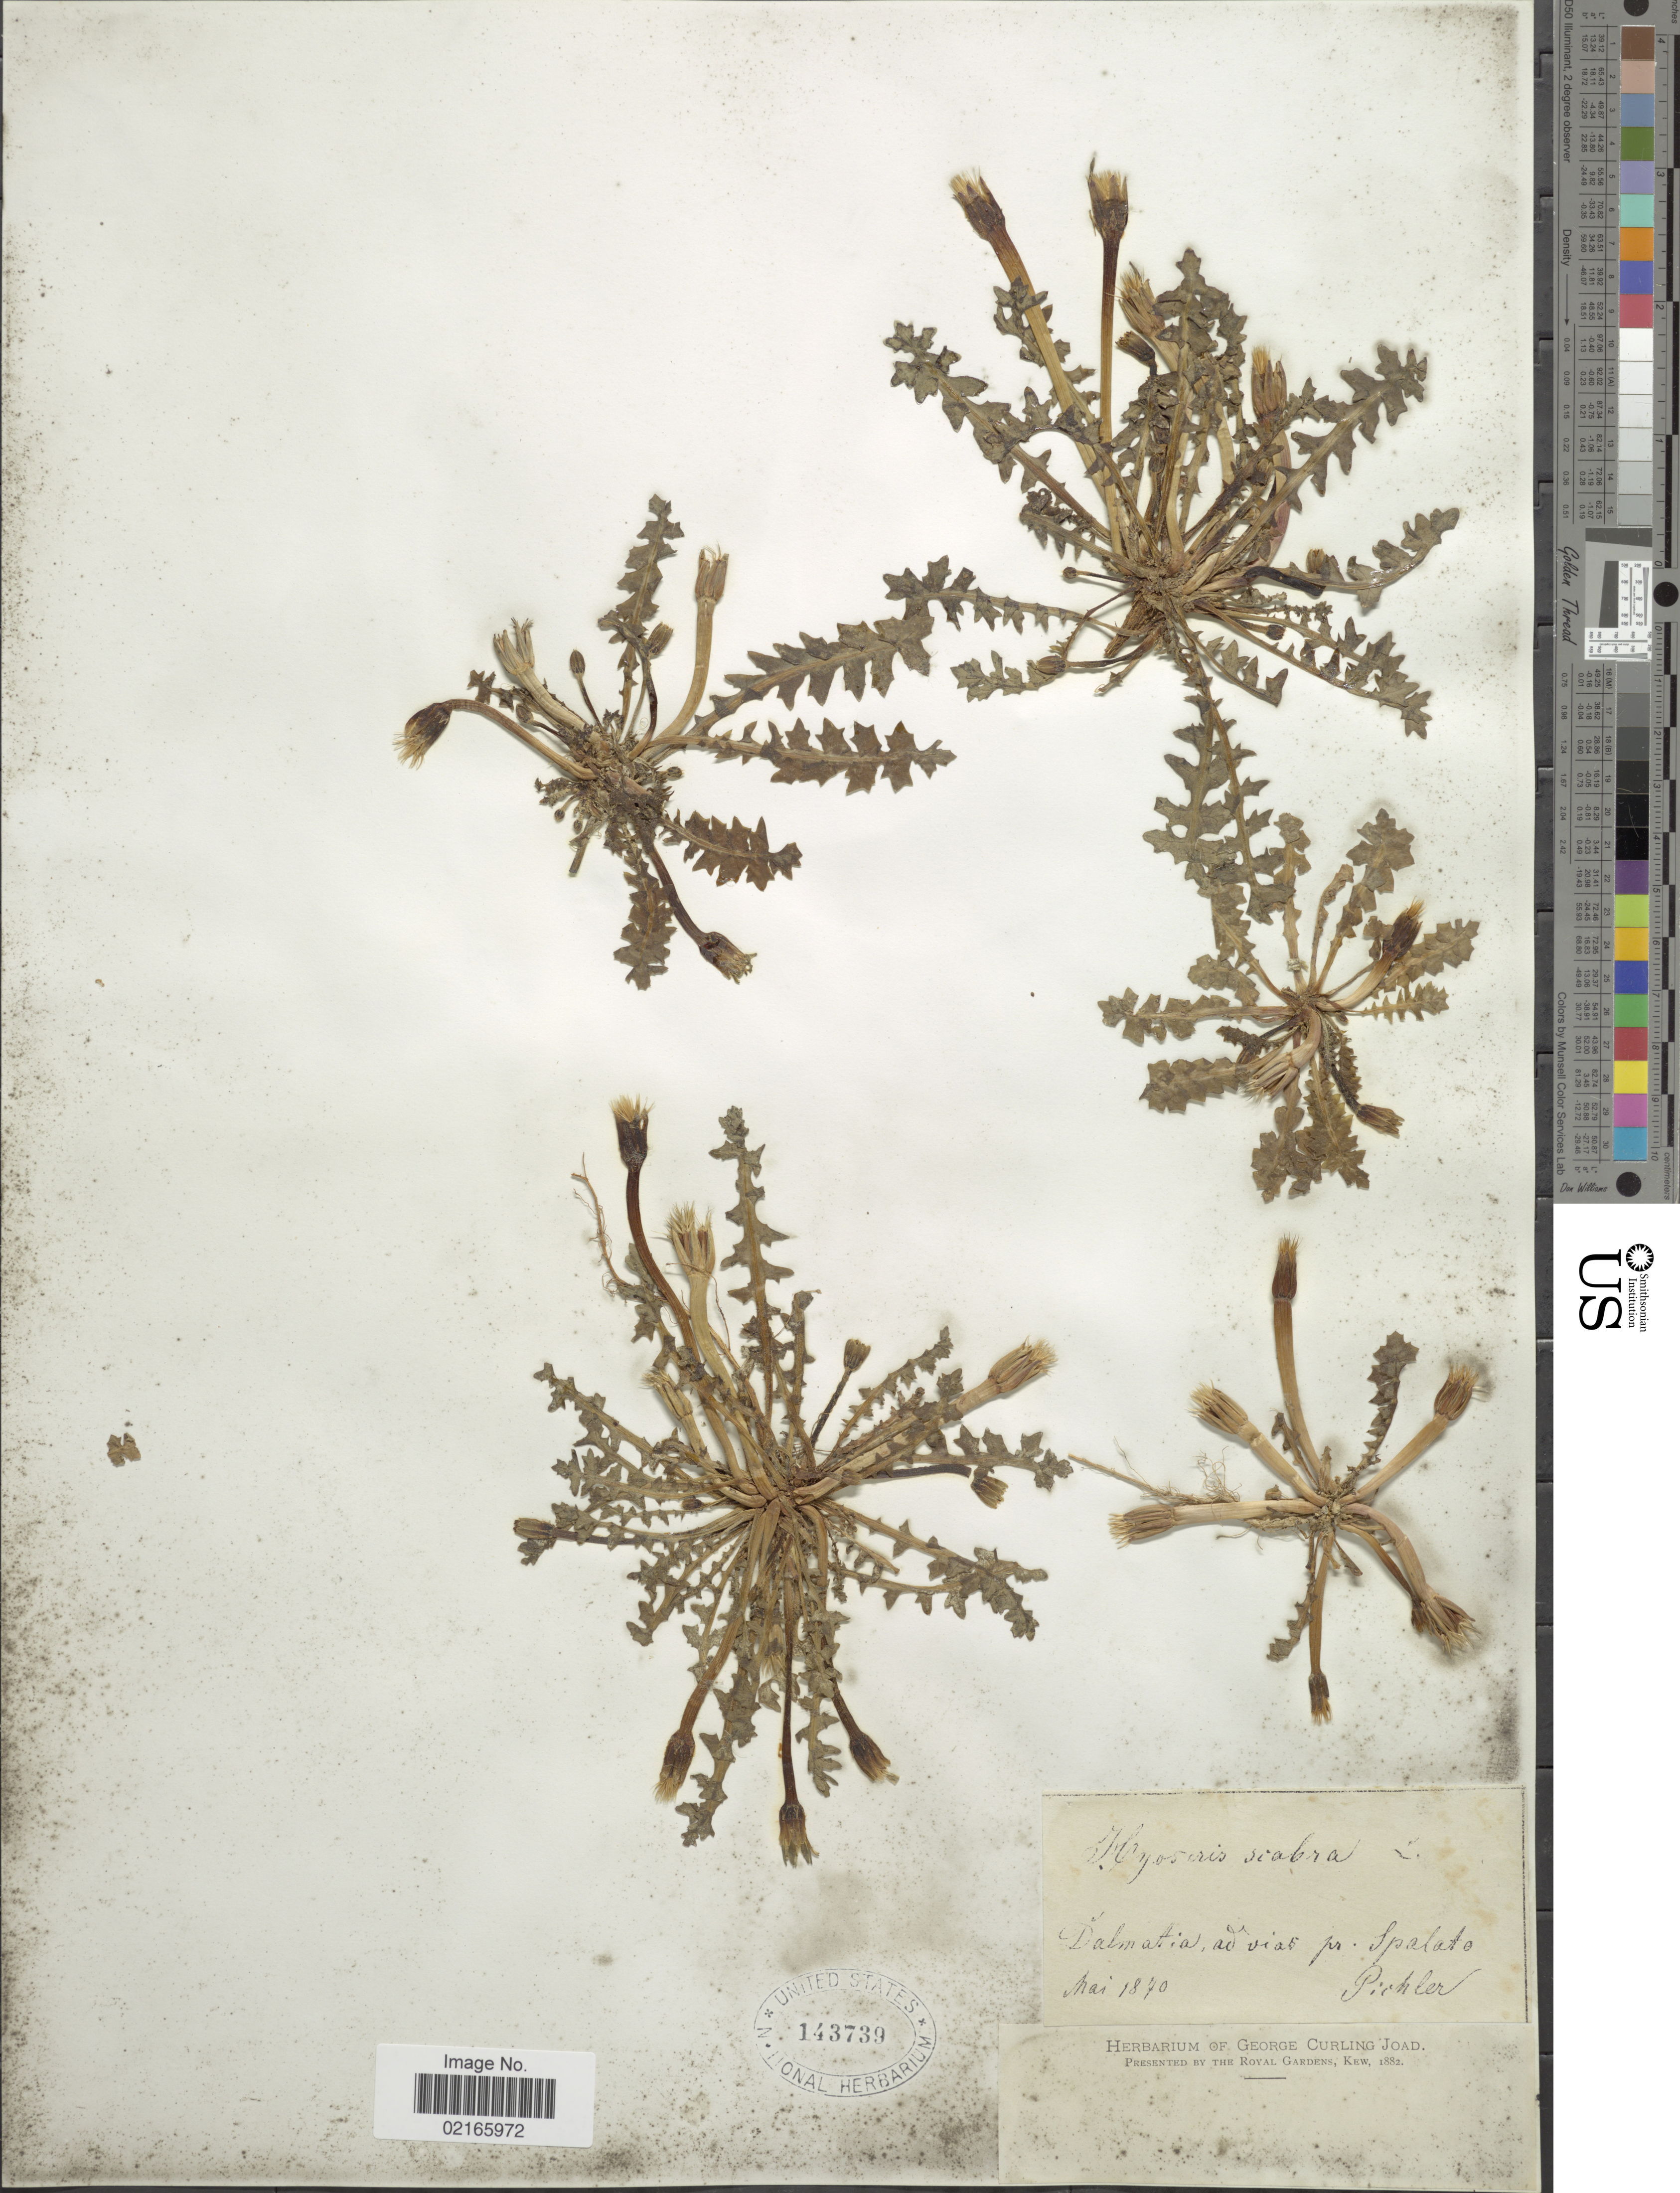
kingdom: Plantae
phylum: Tracheophyta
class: Magnoliopsida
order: Asterales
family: Asteraceae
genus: Hyoseris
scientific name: Hyoseris scabra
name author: L.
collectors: Pichler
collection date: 1870-05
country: Croatia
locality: Dalmatia, ad viat pr. Spalato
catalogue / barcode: US 143739